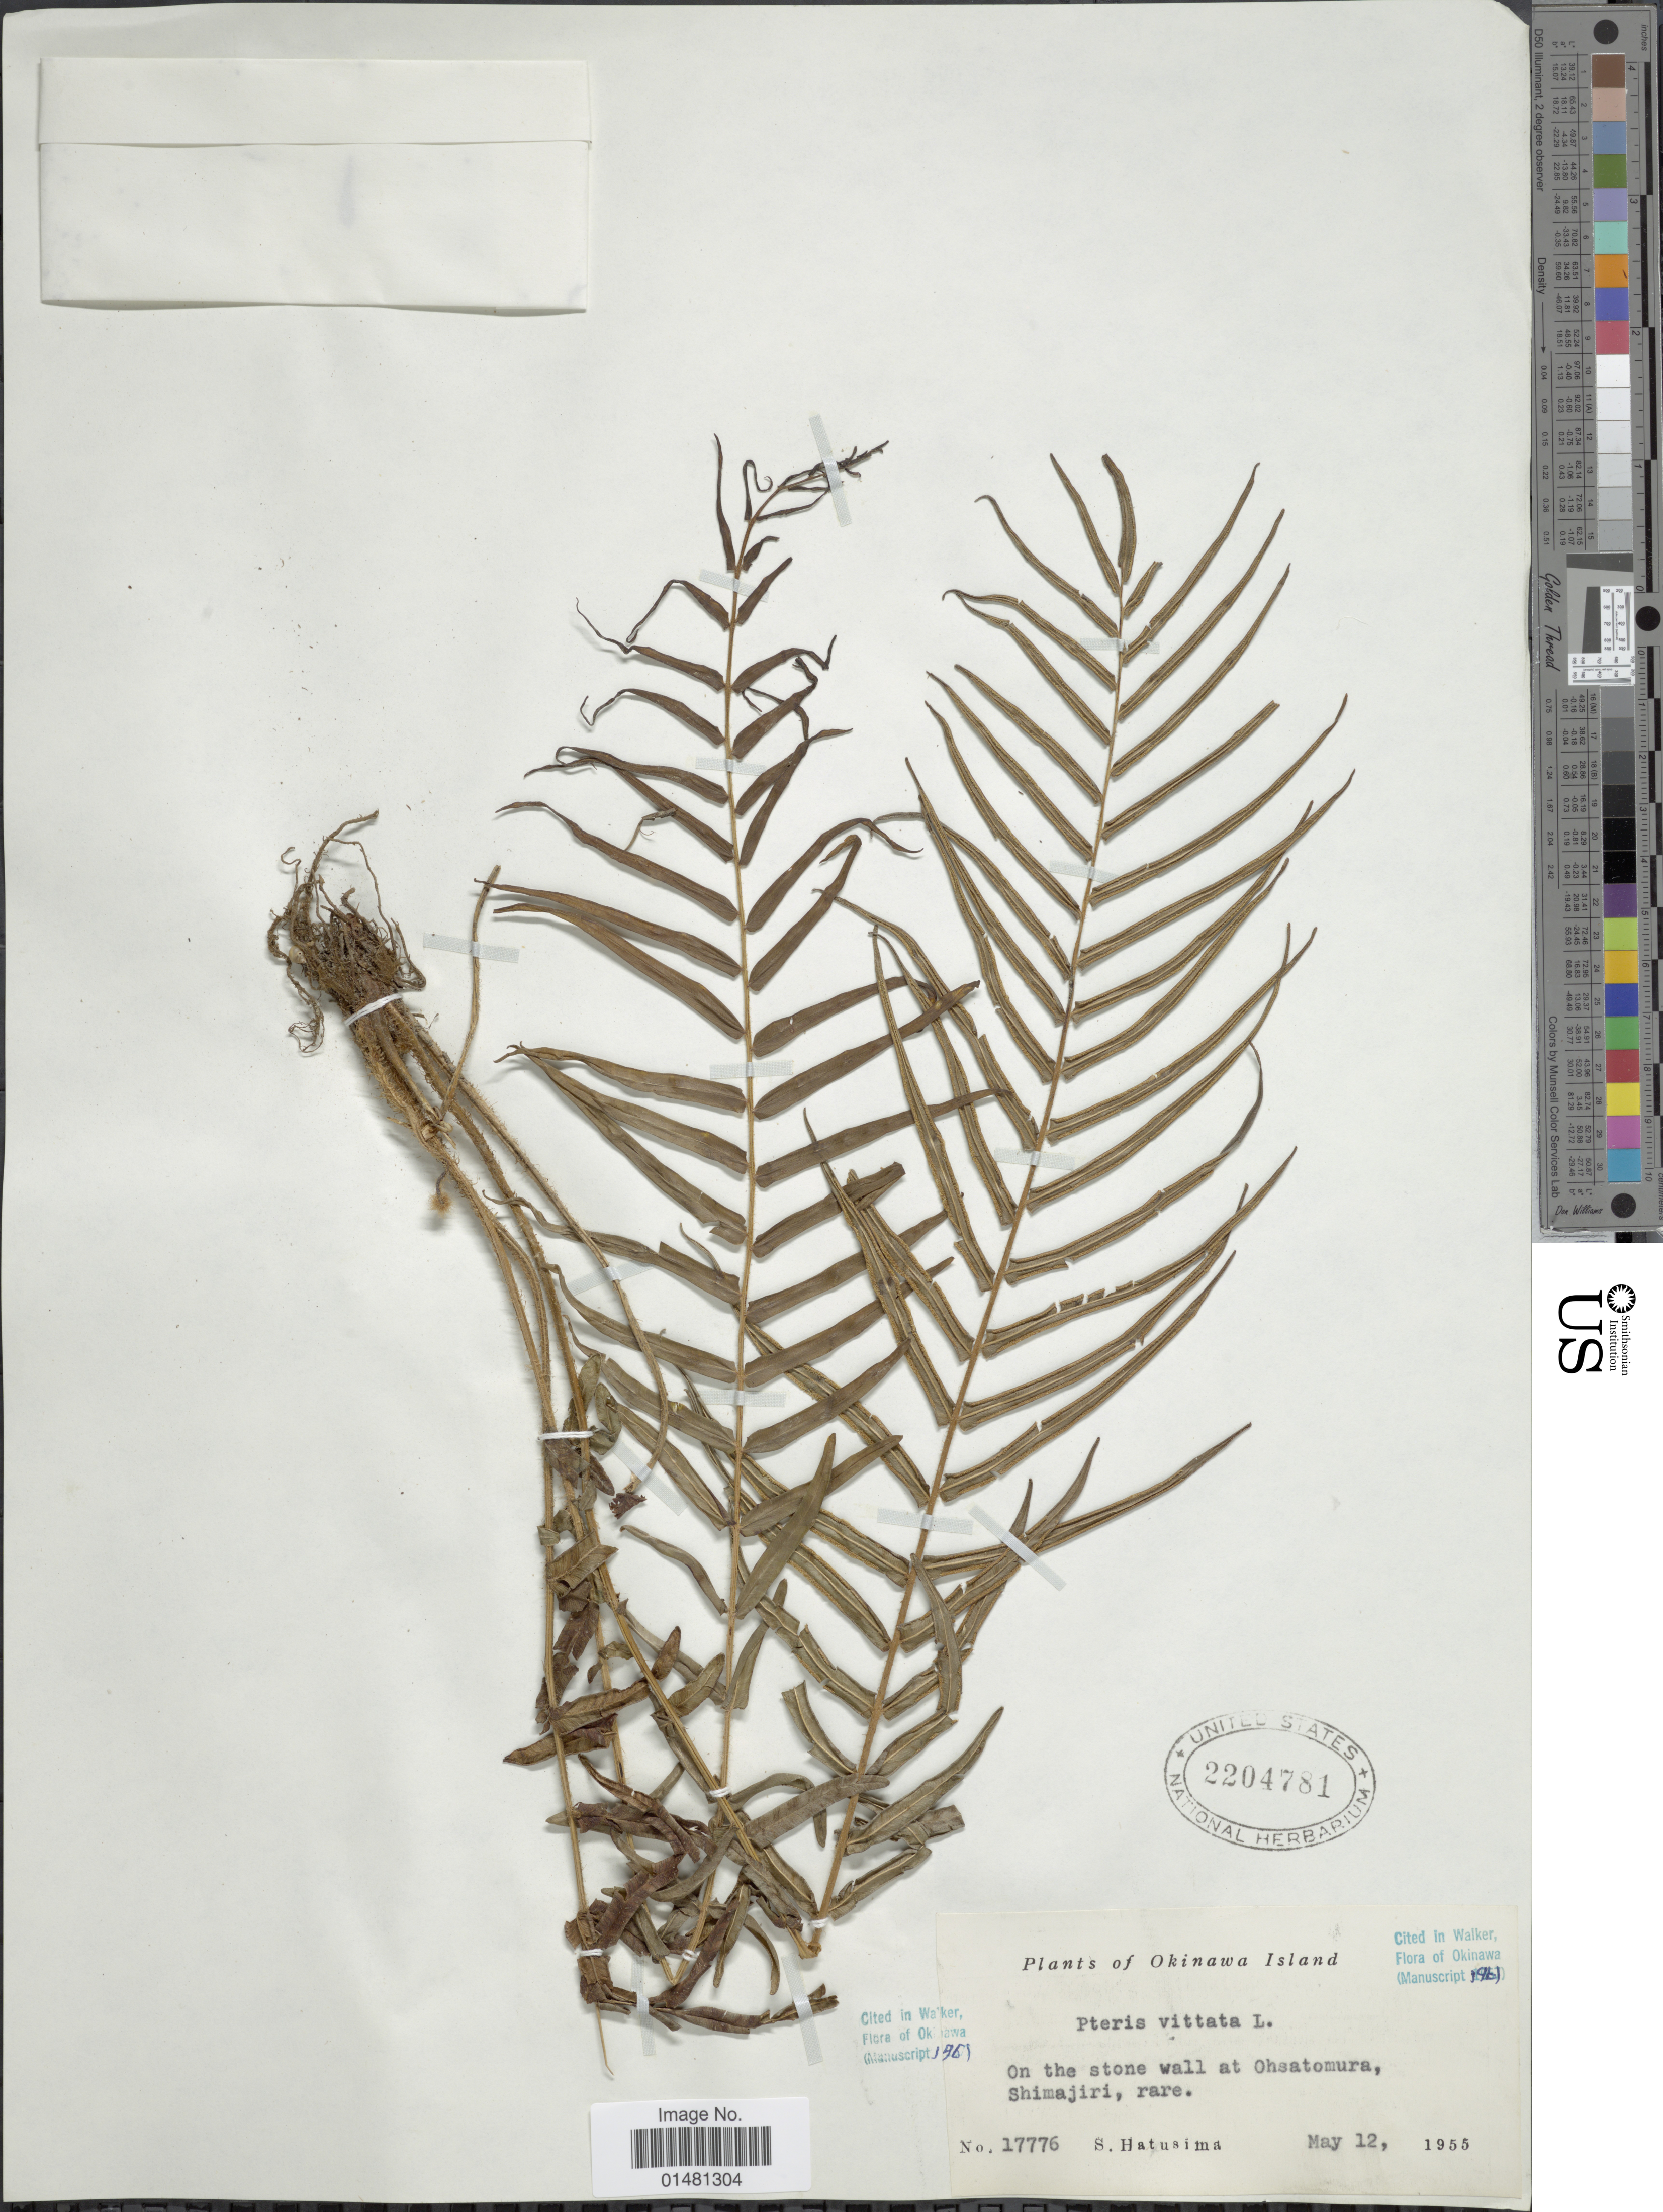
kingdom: Plantae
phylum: Tracheophyta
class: Polypodiopsida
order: Polypodiales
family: Pteridaceae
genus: Pteris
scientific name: Pteris vittata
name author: L.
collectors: S. Hatusima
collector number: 17776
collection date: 1955-05-12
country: Japan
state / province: Okinawa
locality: Okinawa Island, On the stone wall at Ohsatomura, Shimajiri, rare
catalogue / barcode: US 2204781